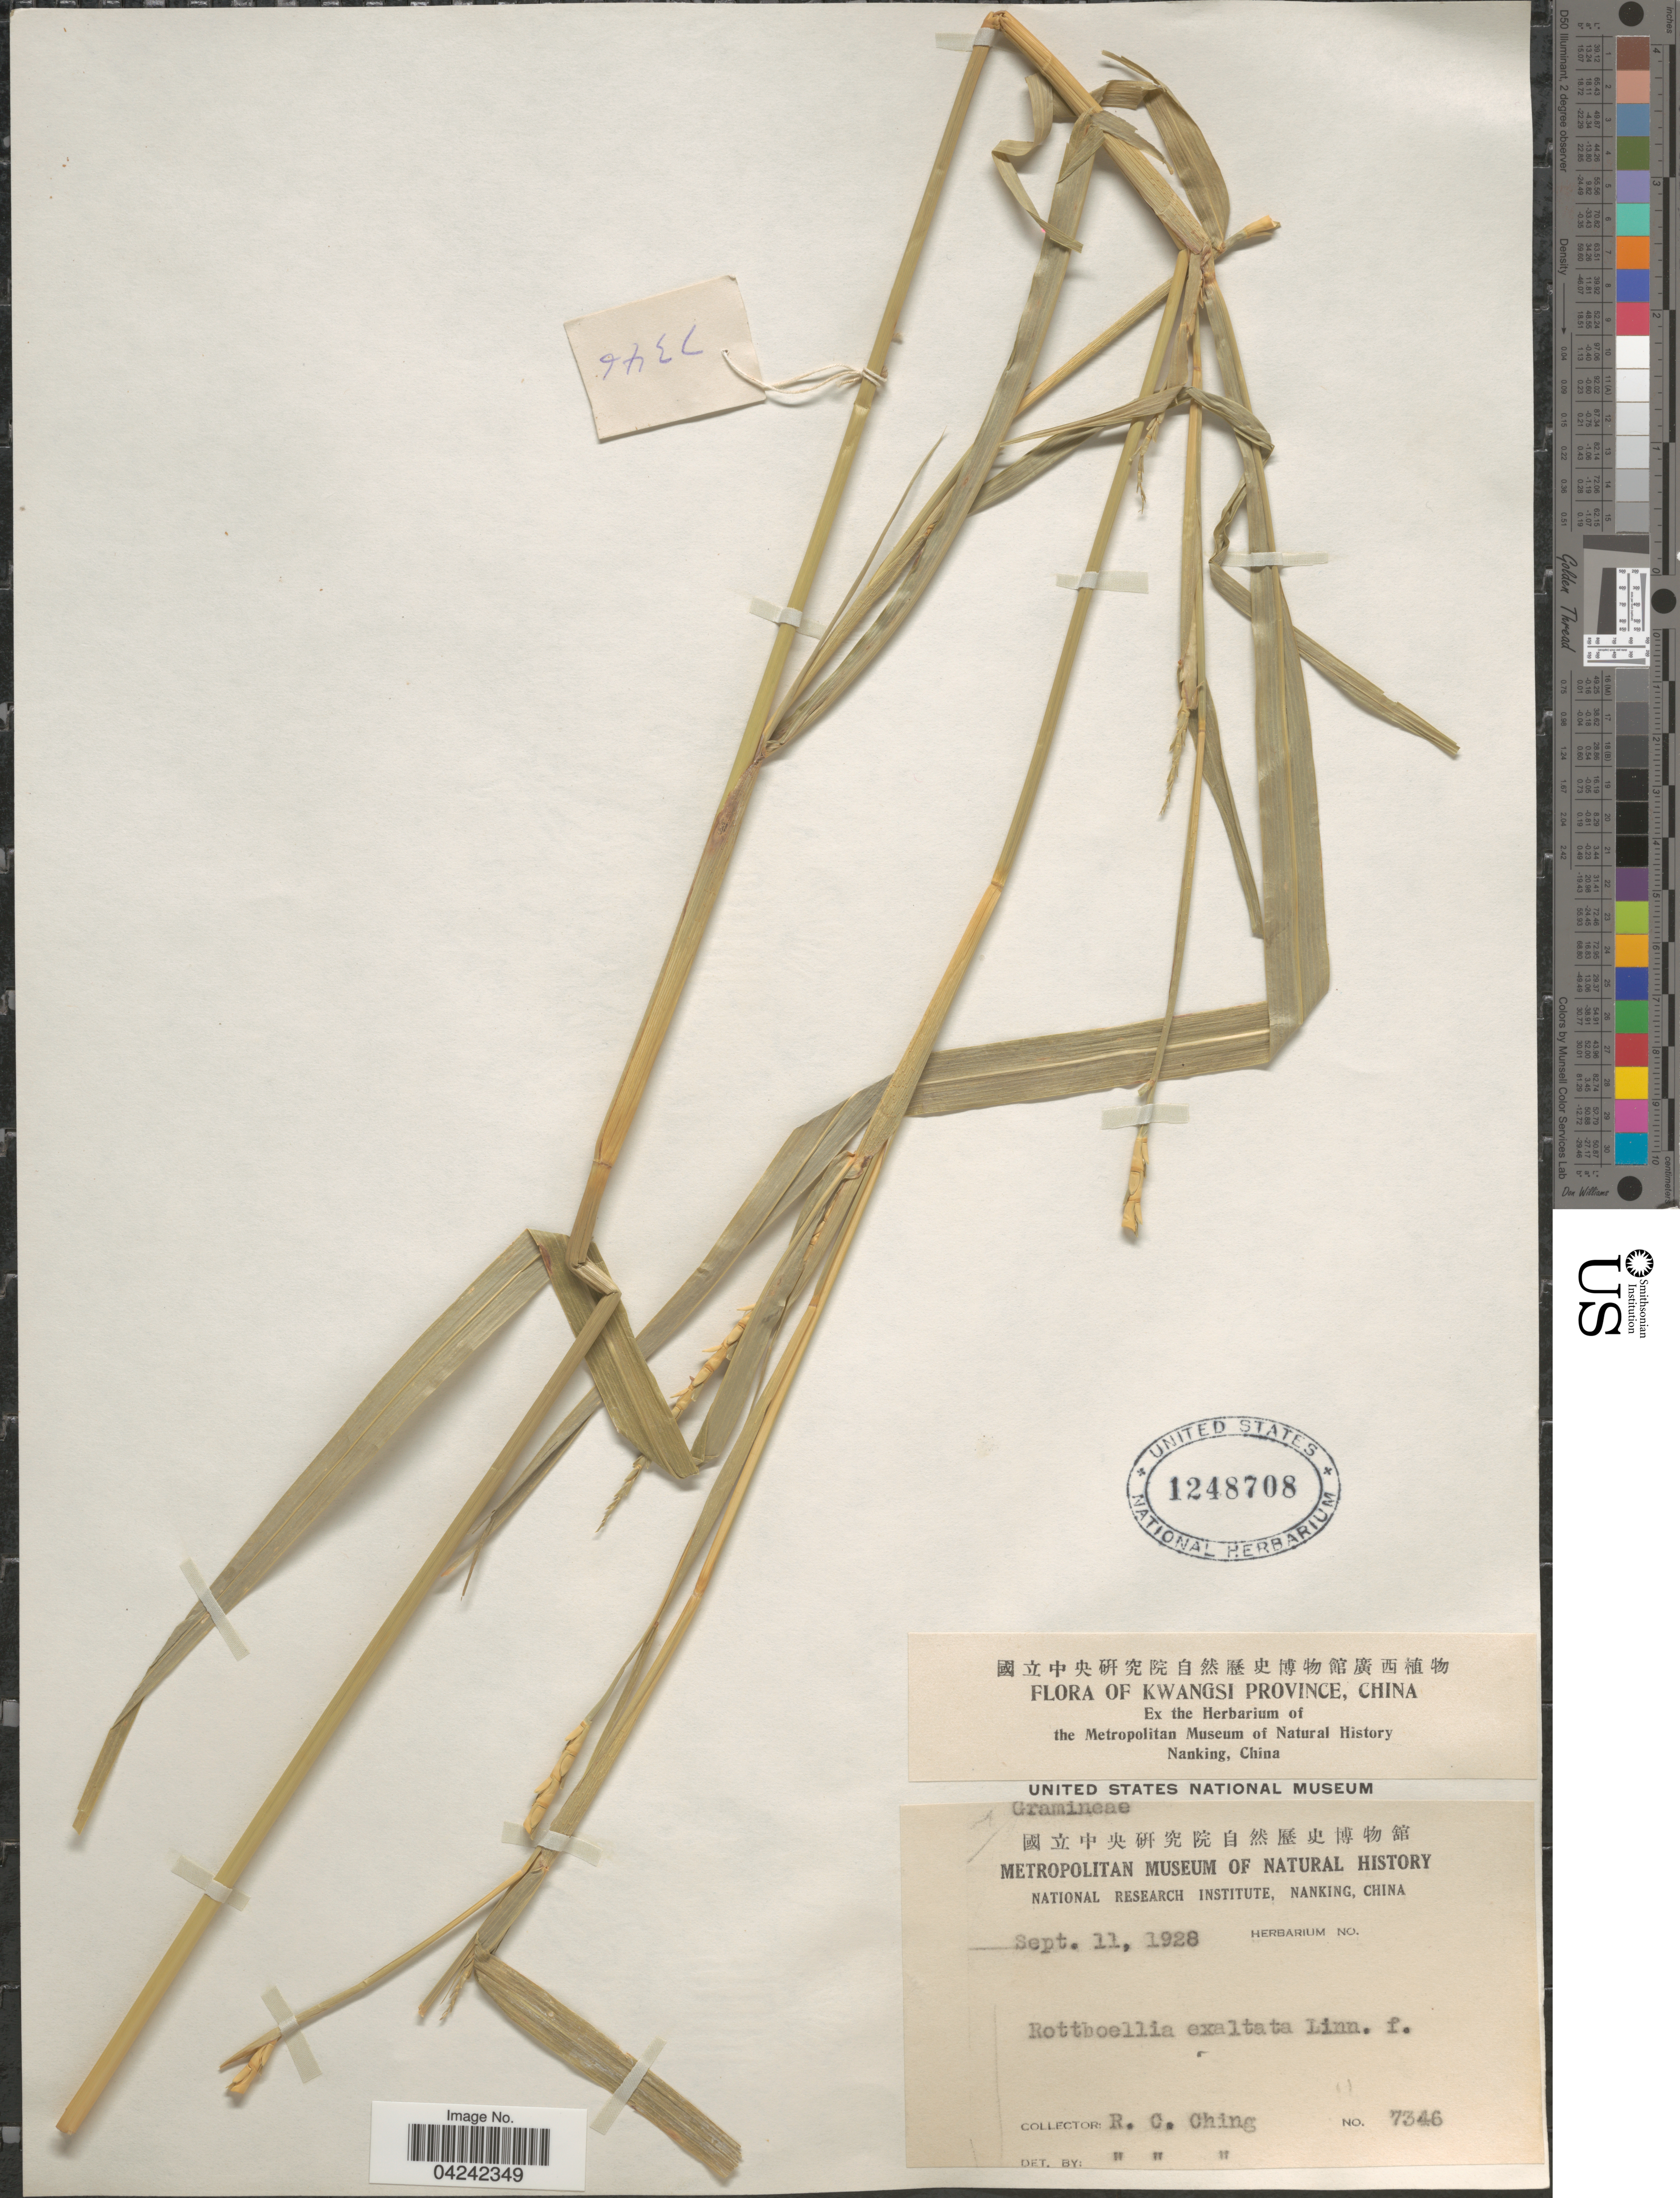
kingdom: Plantae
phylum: Tracheophyta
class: Liliopsida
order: Poales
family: Poaceae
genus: Rottboellia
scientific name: Rottboellia cochinchinensis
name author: (Lour.) Clayton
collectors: R. C. Ching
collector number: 7346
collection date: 1928-09-11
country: China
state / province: Guangxi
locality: Kwangsi Province.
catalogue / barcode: US 1248708